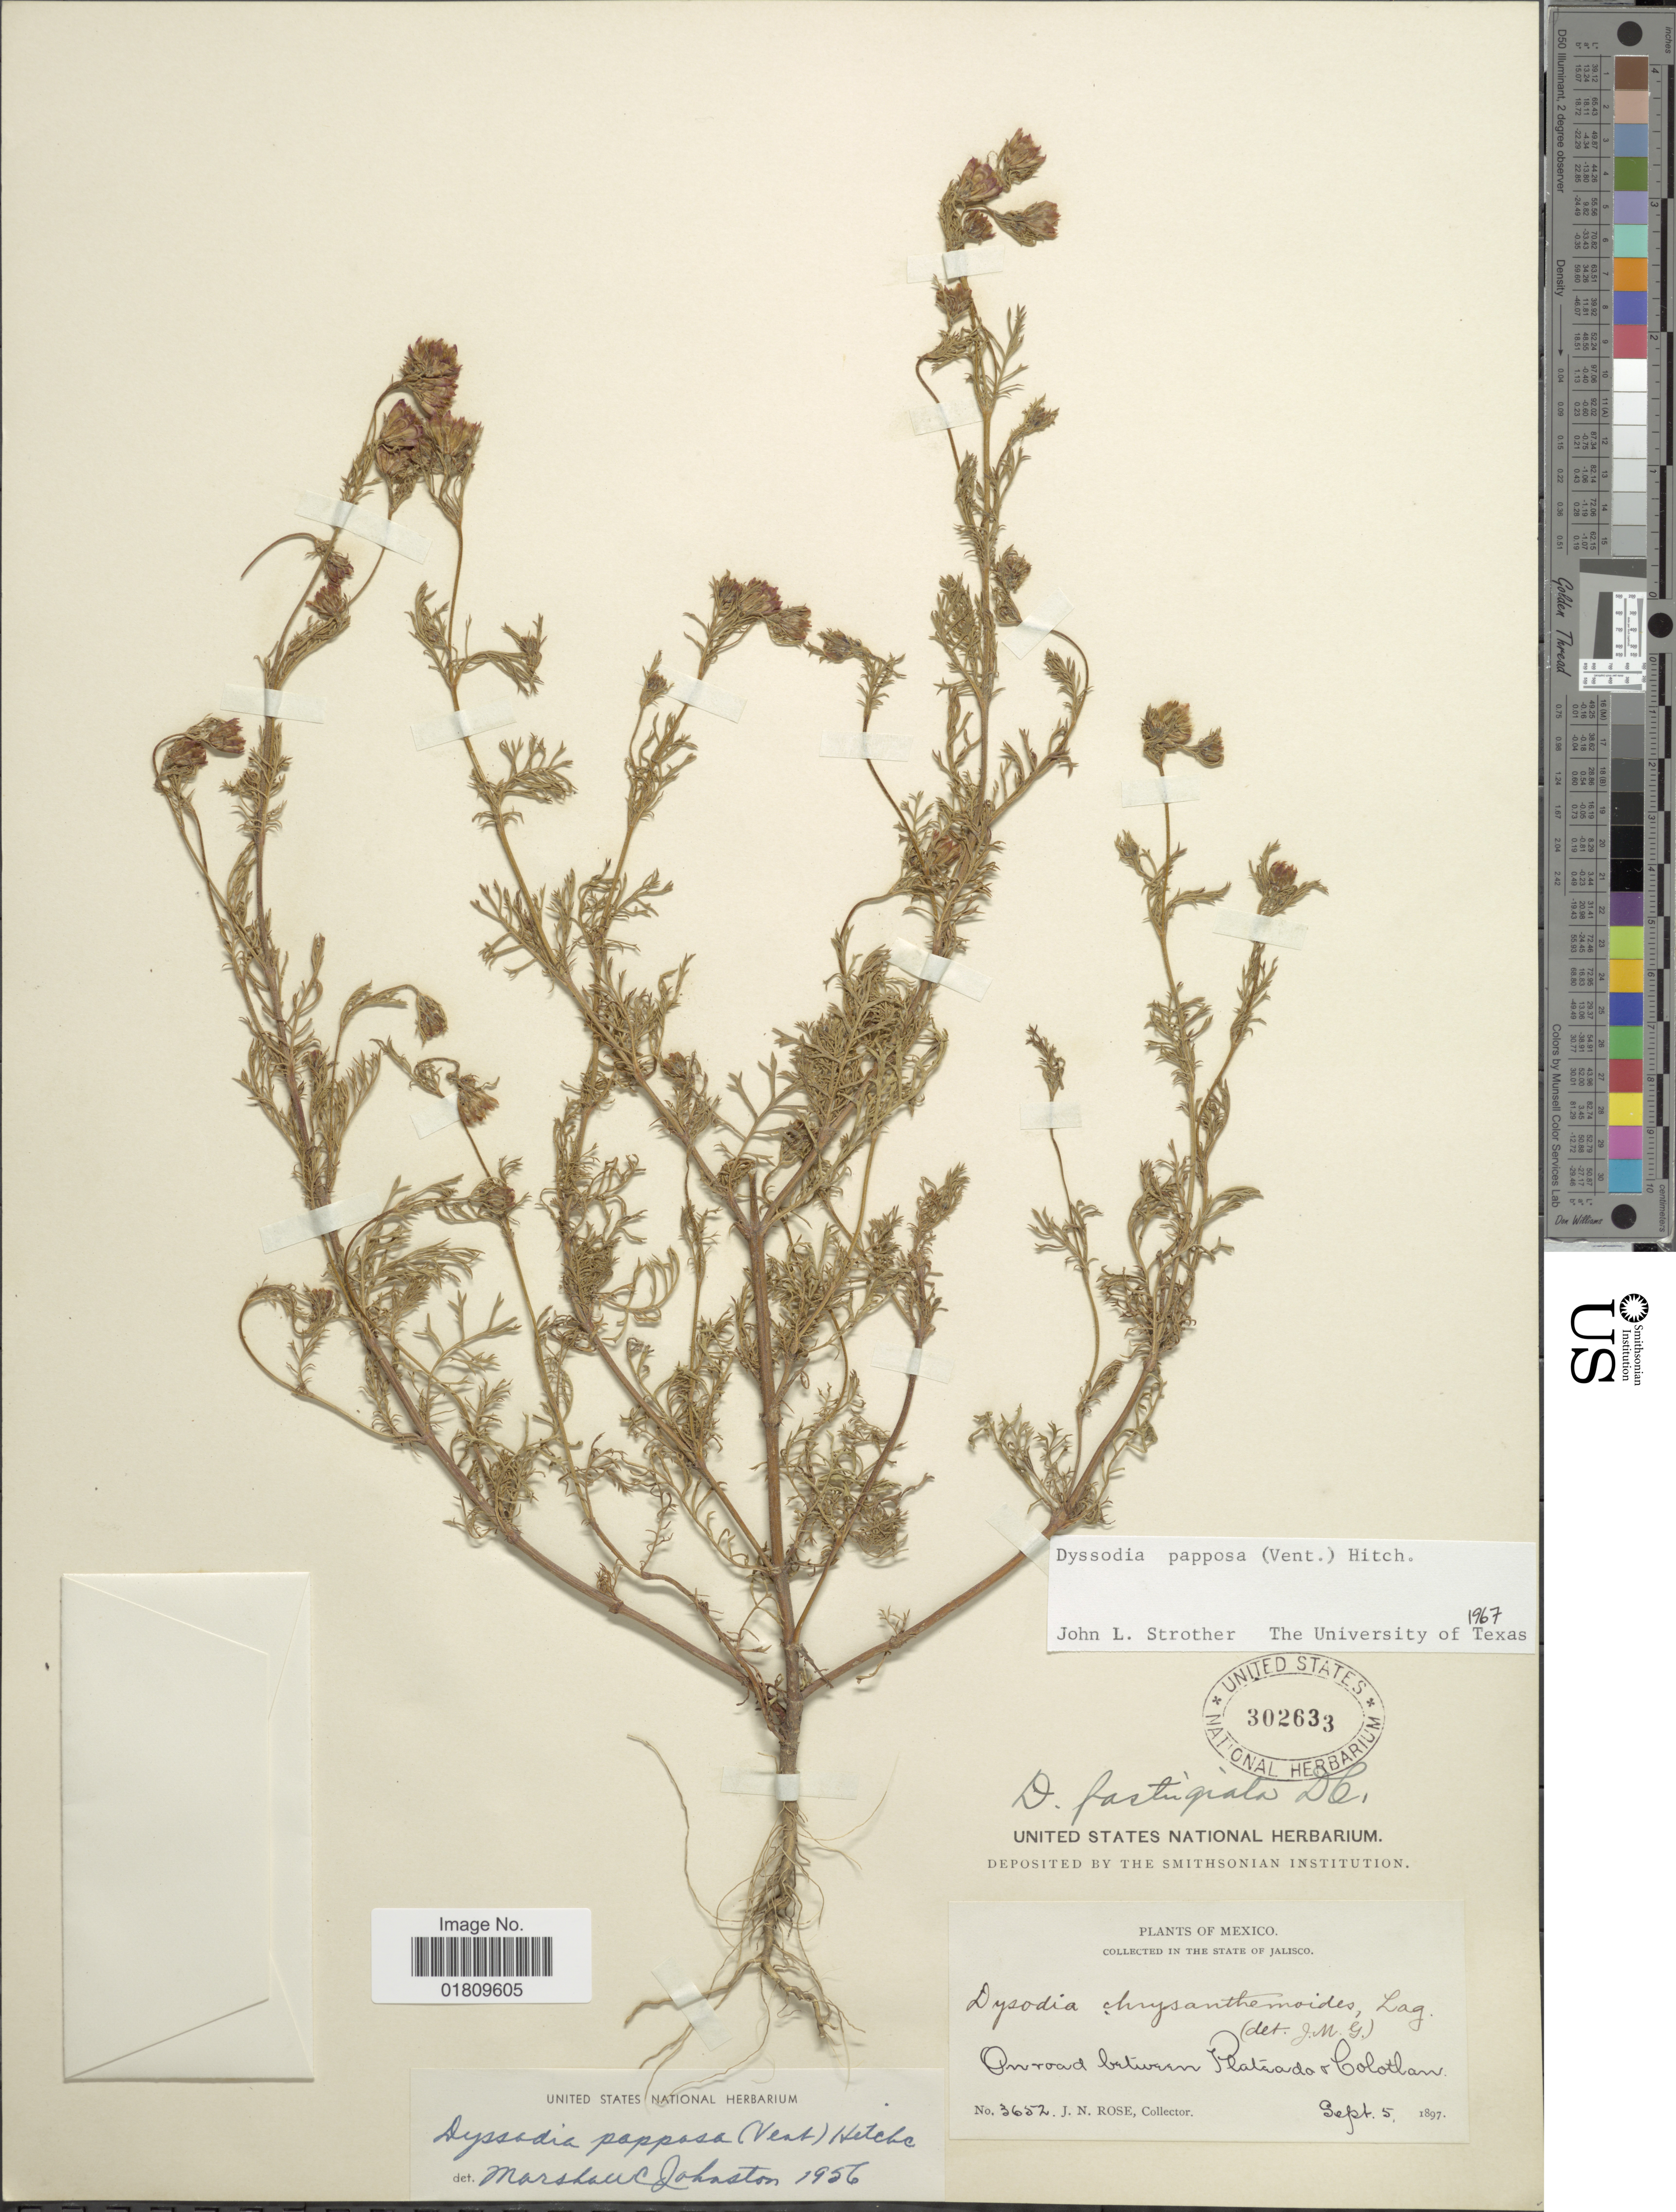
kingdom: Plantae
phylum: Tracheophyta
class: Magnoliopsida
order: Asterales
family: Asteraceae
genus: Dyssodia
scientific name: Dyssodia papposa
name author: (Vent.) Hitchc.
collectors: J. N. Rose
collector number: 3652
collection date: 1897-09-05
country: Mexico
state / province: Jalisco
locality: On road between Plateado + Colotlan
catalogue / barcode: US 302633